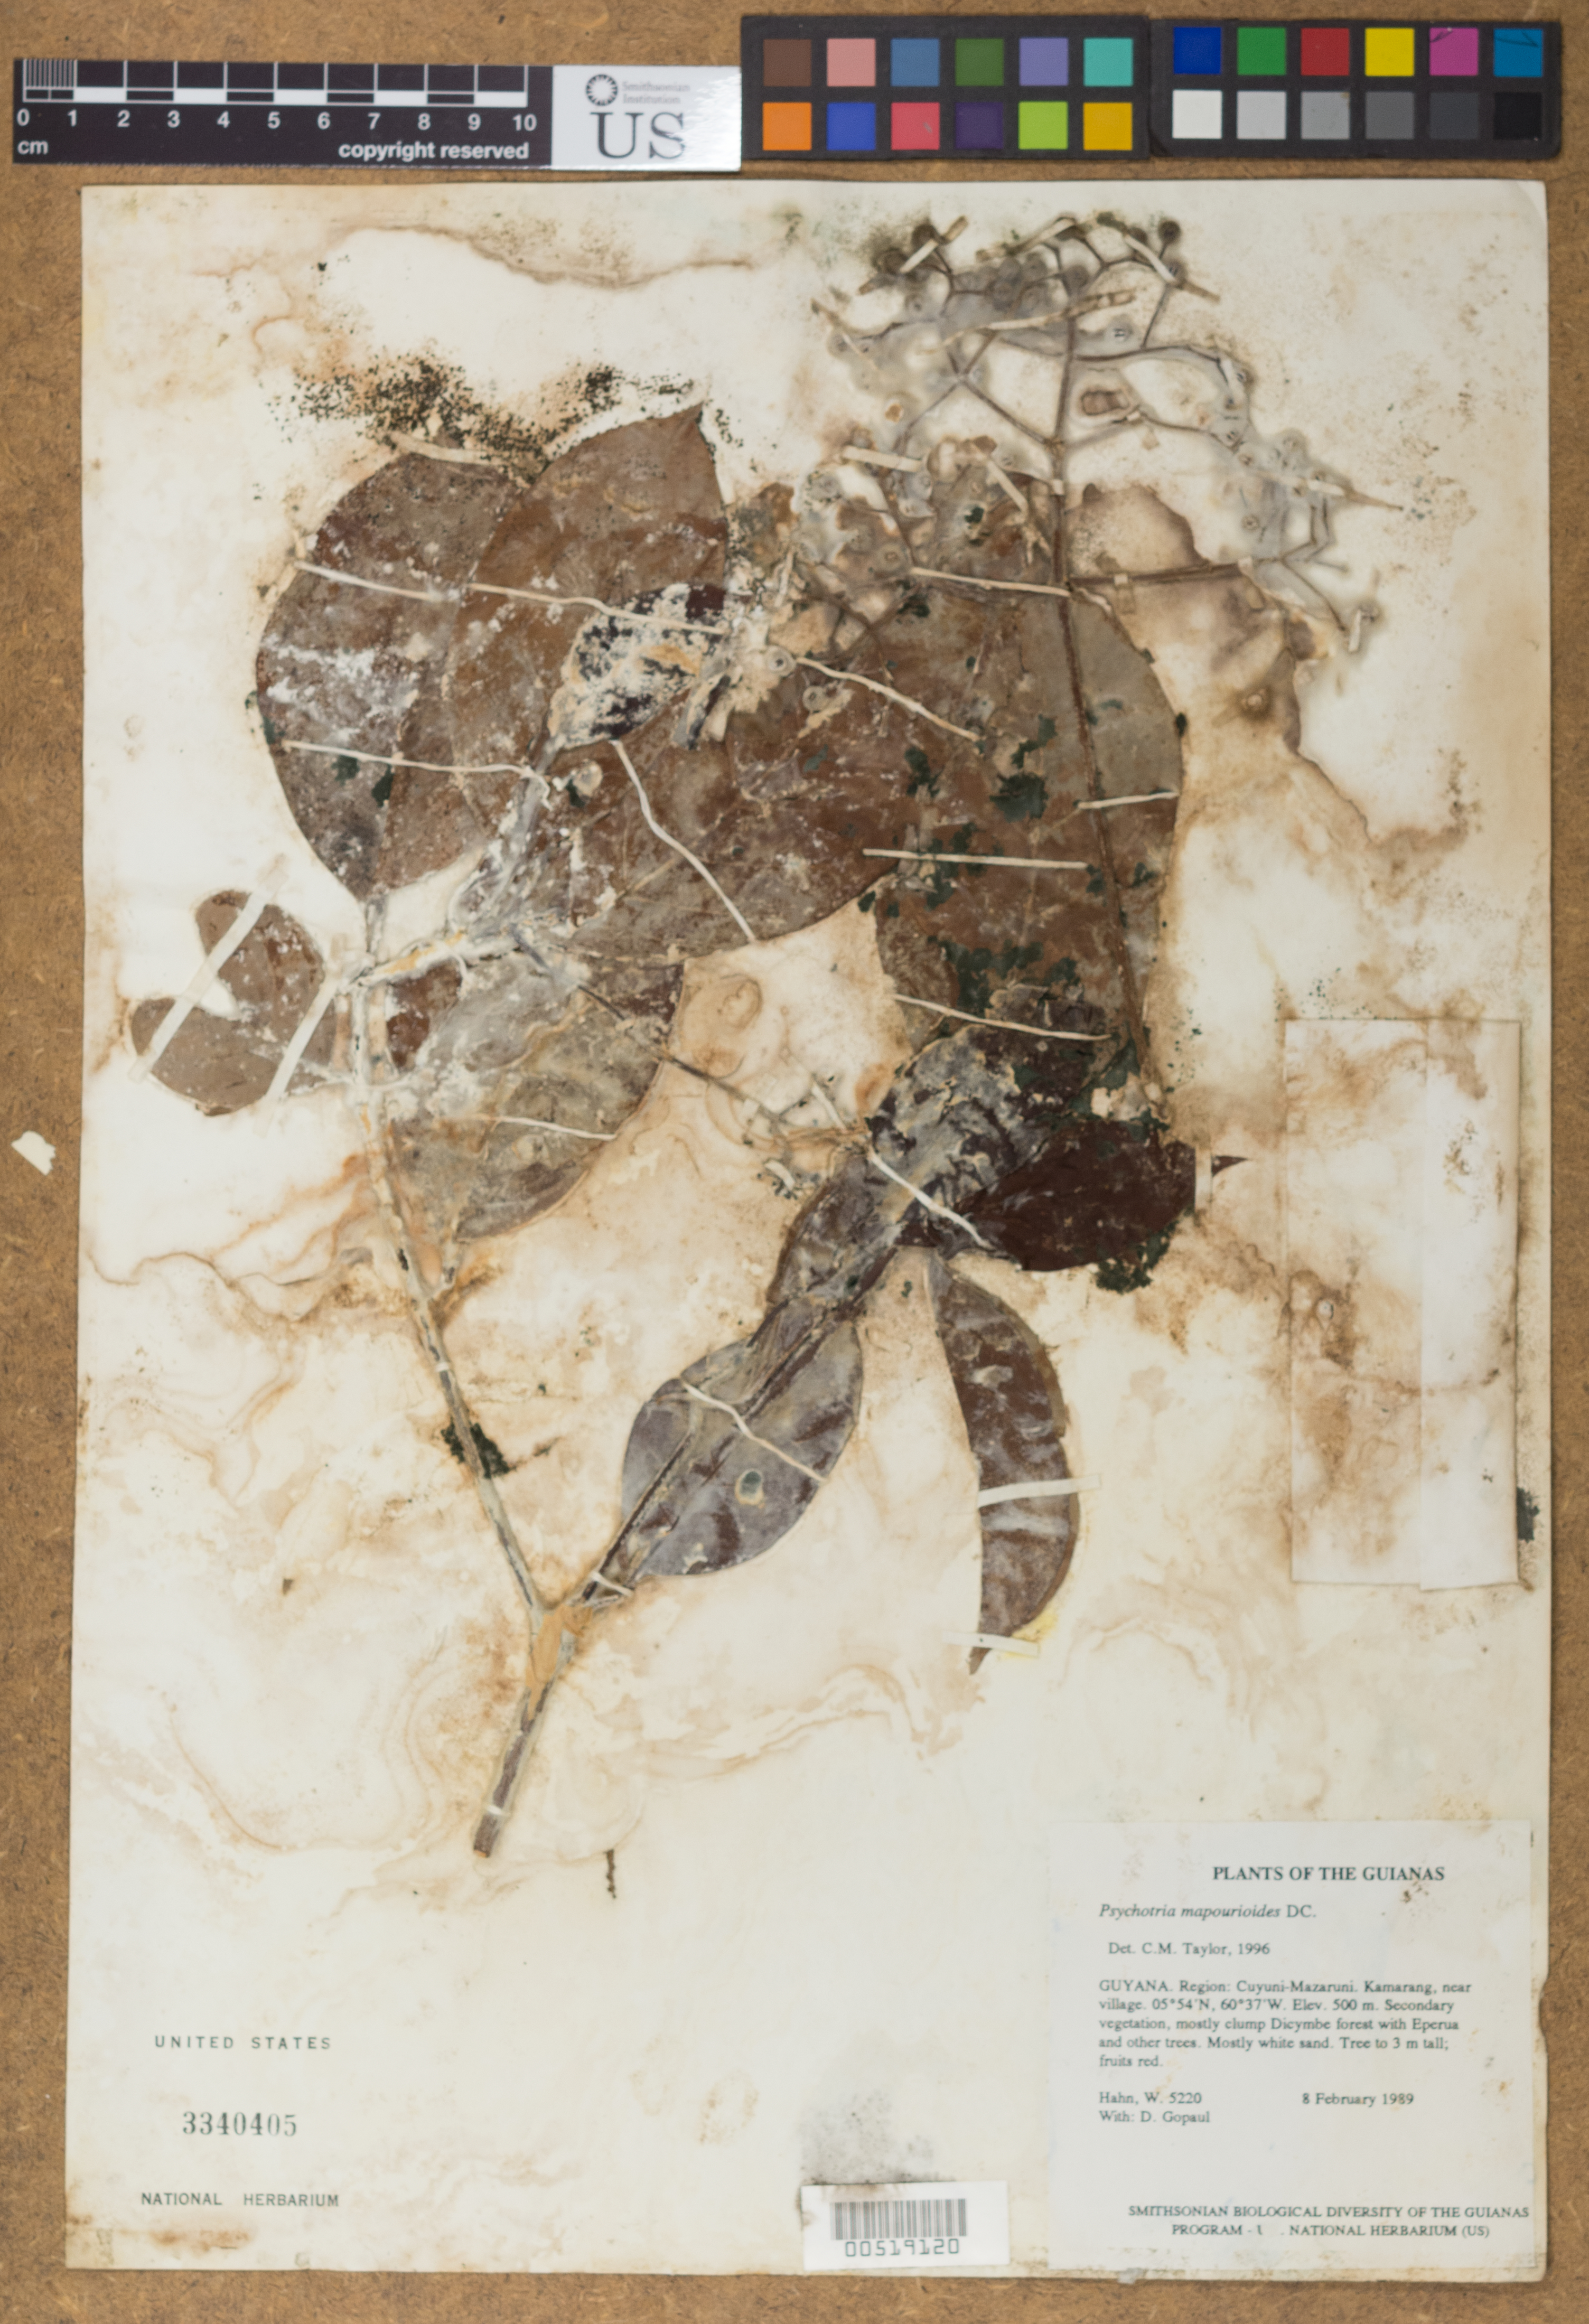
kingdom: Plantae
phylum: Tracheophyta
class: Magnoliopsida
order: Gentianales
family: Rubiaceae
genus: Psychotria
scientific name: Psychotria mapourioides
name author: DC.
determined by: Taylor, Charlotte M.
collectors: W. Hahn & D. Gopaul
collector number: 5220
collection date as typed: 8 February 1989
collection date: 1989-02-08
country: Guyana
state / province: Cuyuni-Mazaruni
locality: Kamarang, near village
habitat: Secondary vegetation, mostly clump Dicymbe forest with Eperua and other trees. Mostly white sand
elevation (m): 500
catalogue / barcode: US 3340405